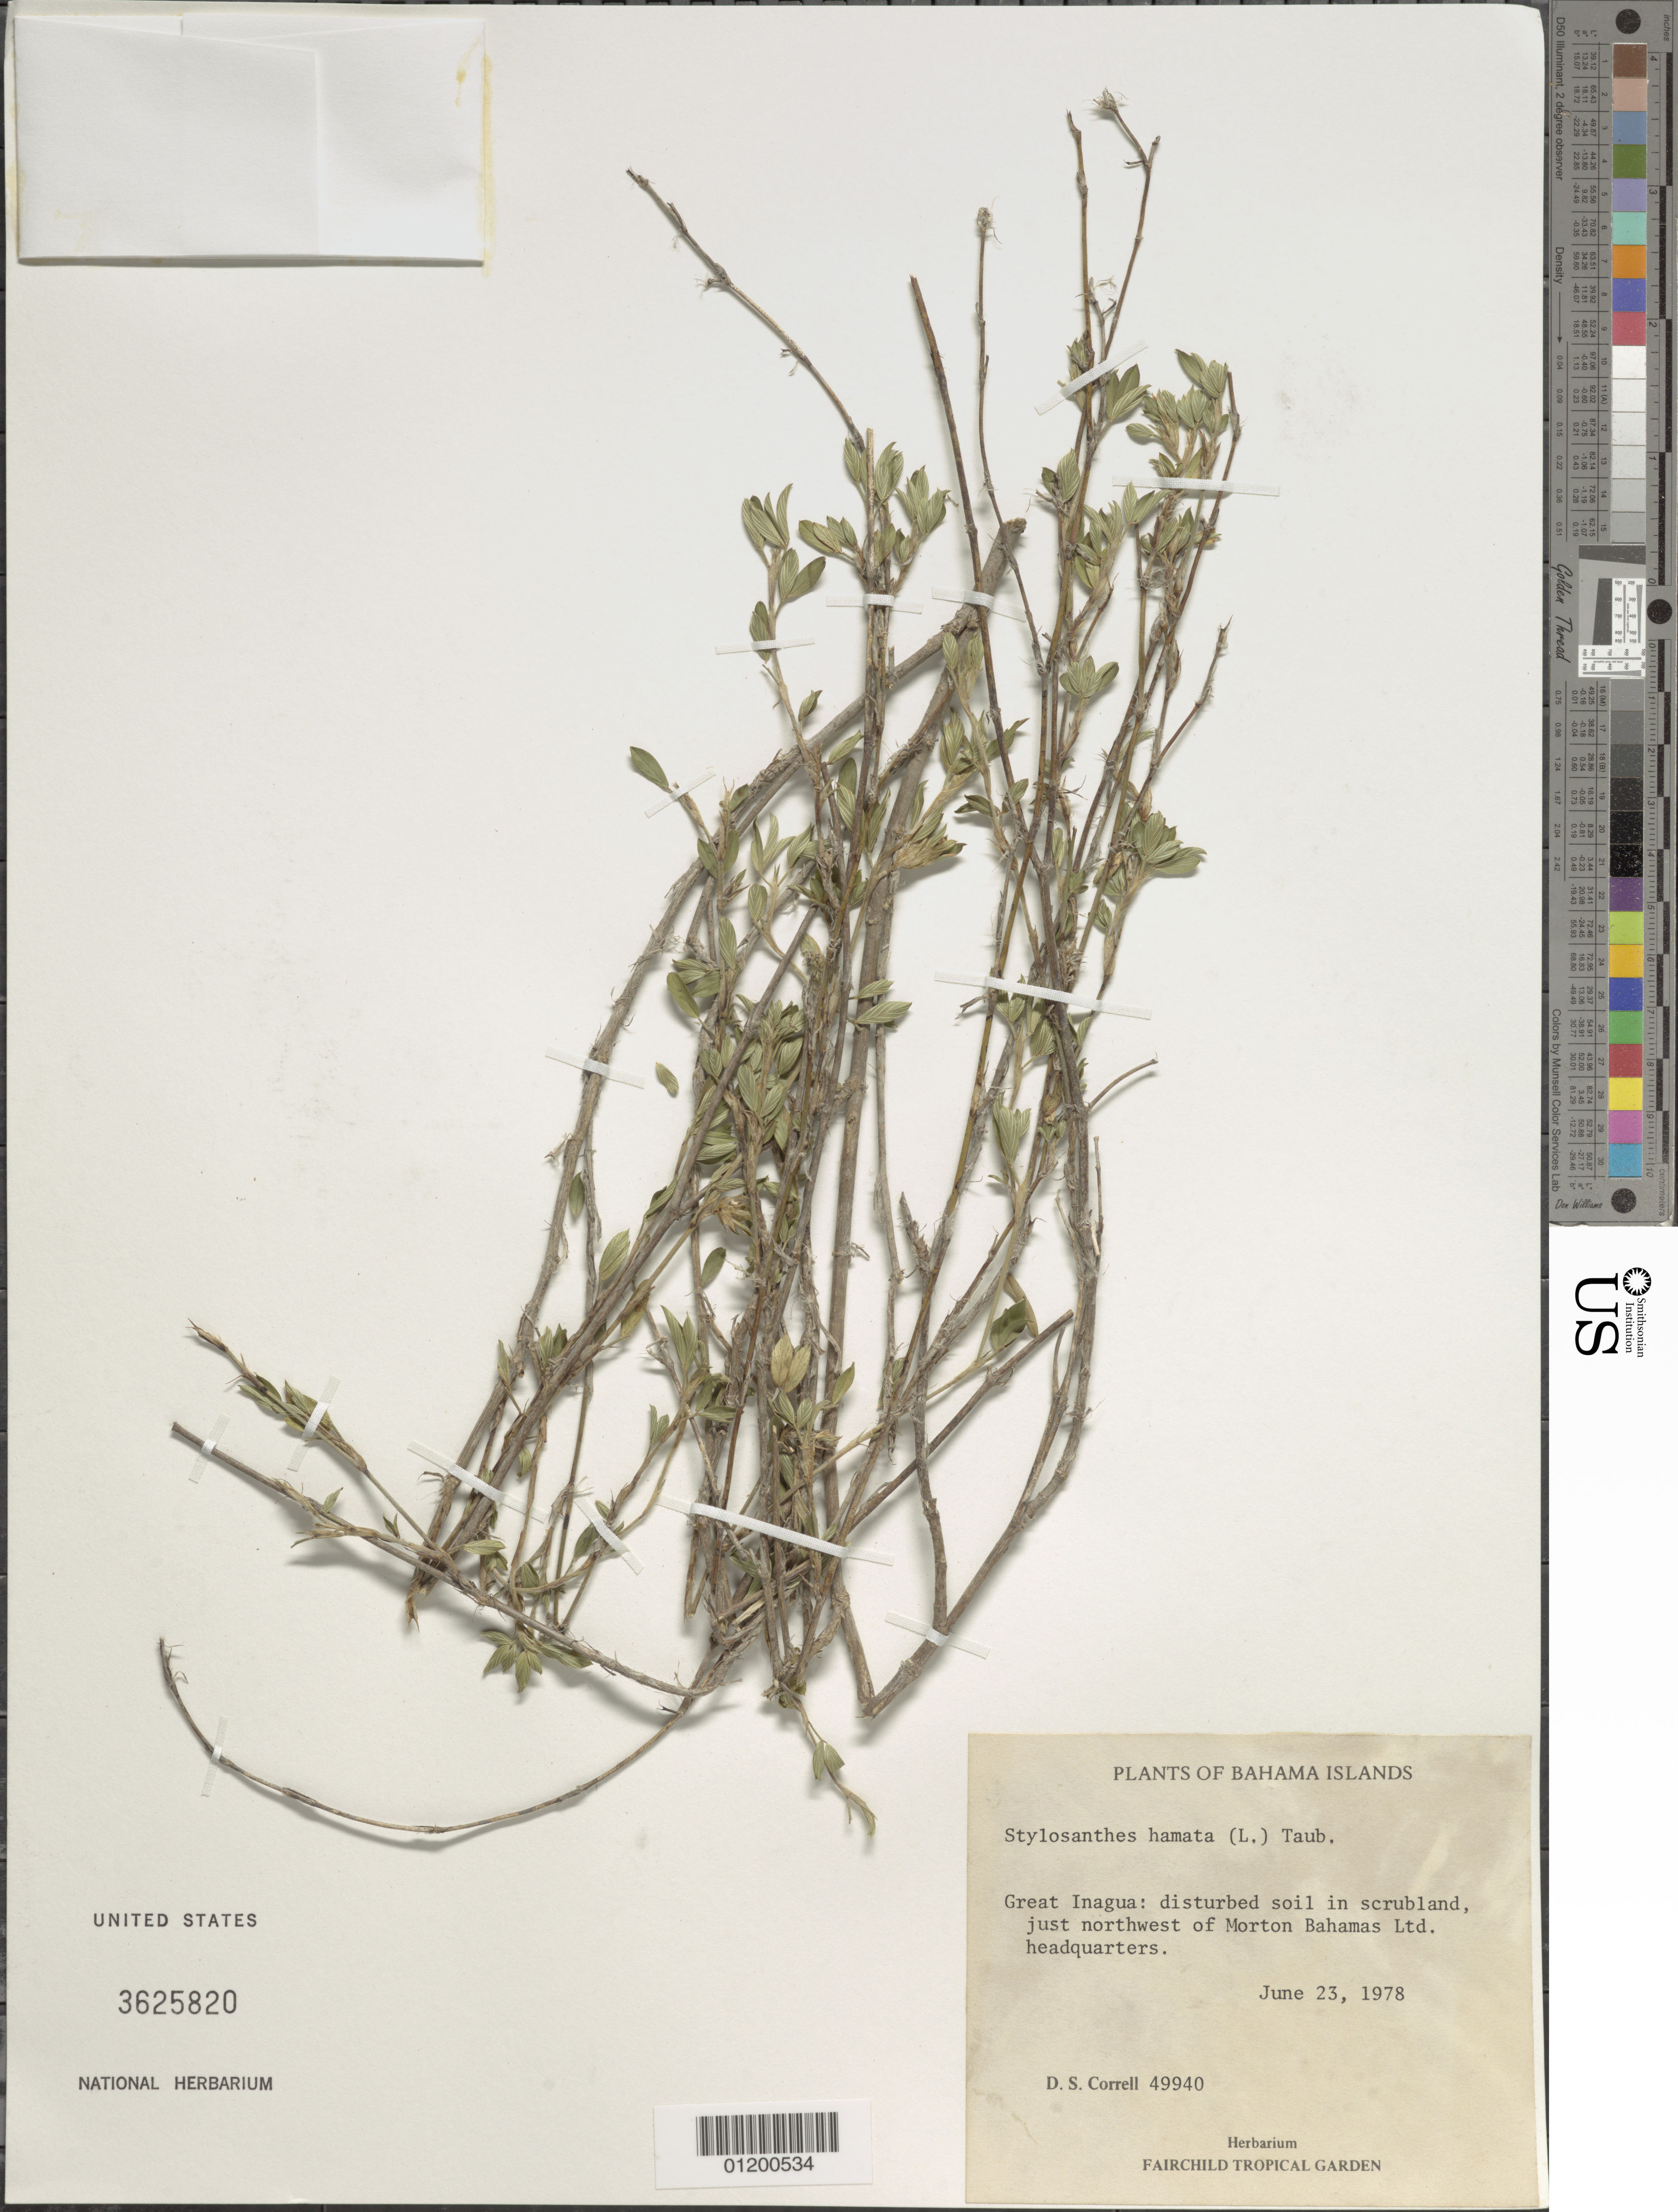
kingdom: Plantae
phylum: Tracheophyta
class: Magnoliopsida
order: Fabales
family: Fabaceae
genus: Stylosanthes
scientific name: Stylosanthes hamata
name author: (L.) Taub.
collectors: D. S. Correll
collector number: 49940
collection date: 1978-06-23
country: Bahamas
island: Great Inagua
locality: Disturbed soil in scrubland, just NW of Morton Bahamas Ltd. headquarters.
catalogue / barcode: US 3625820